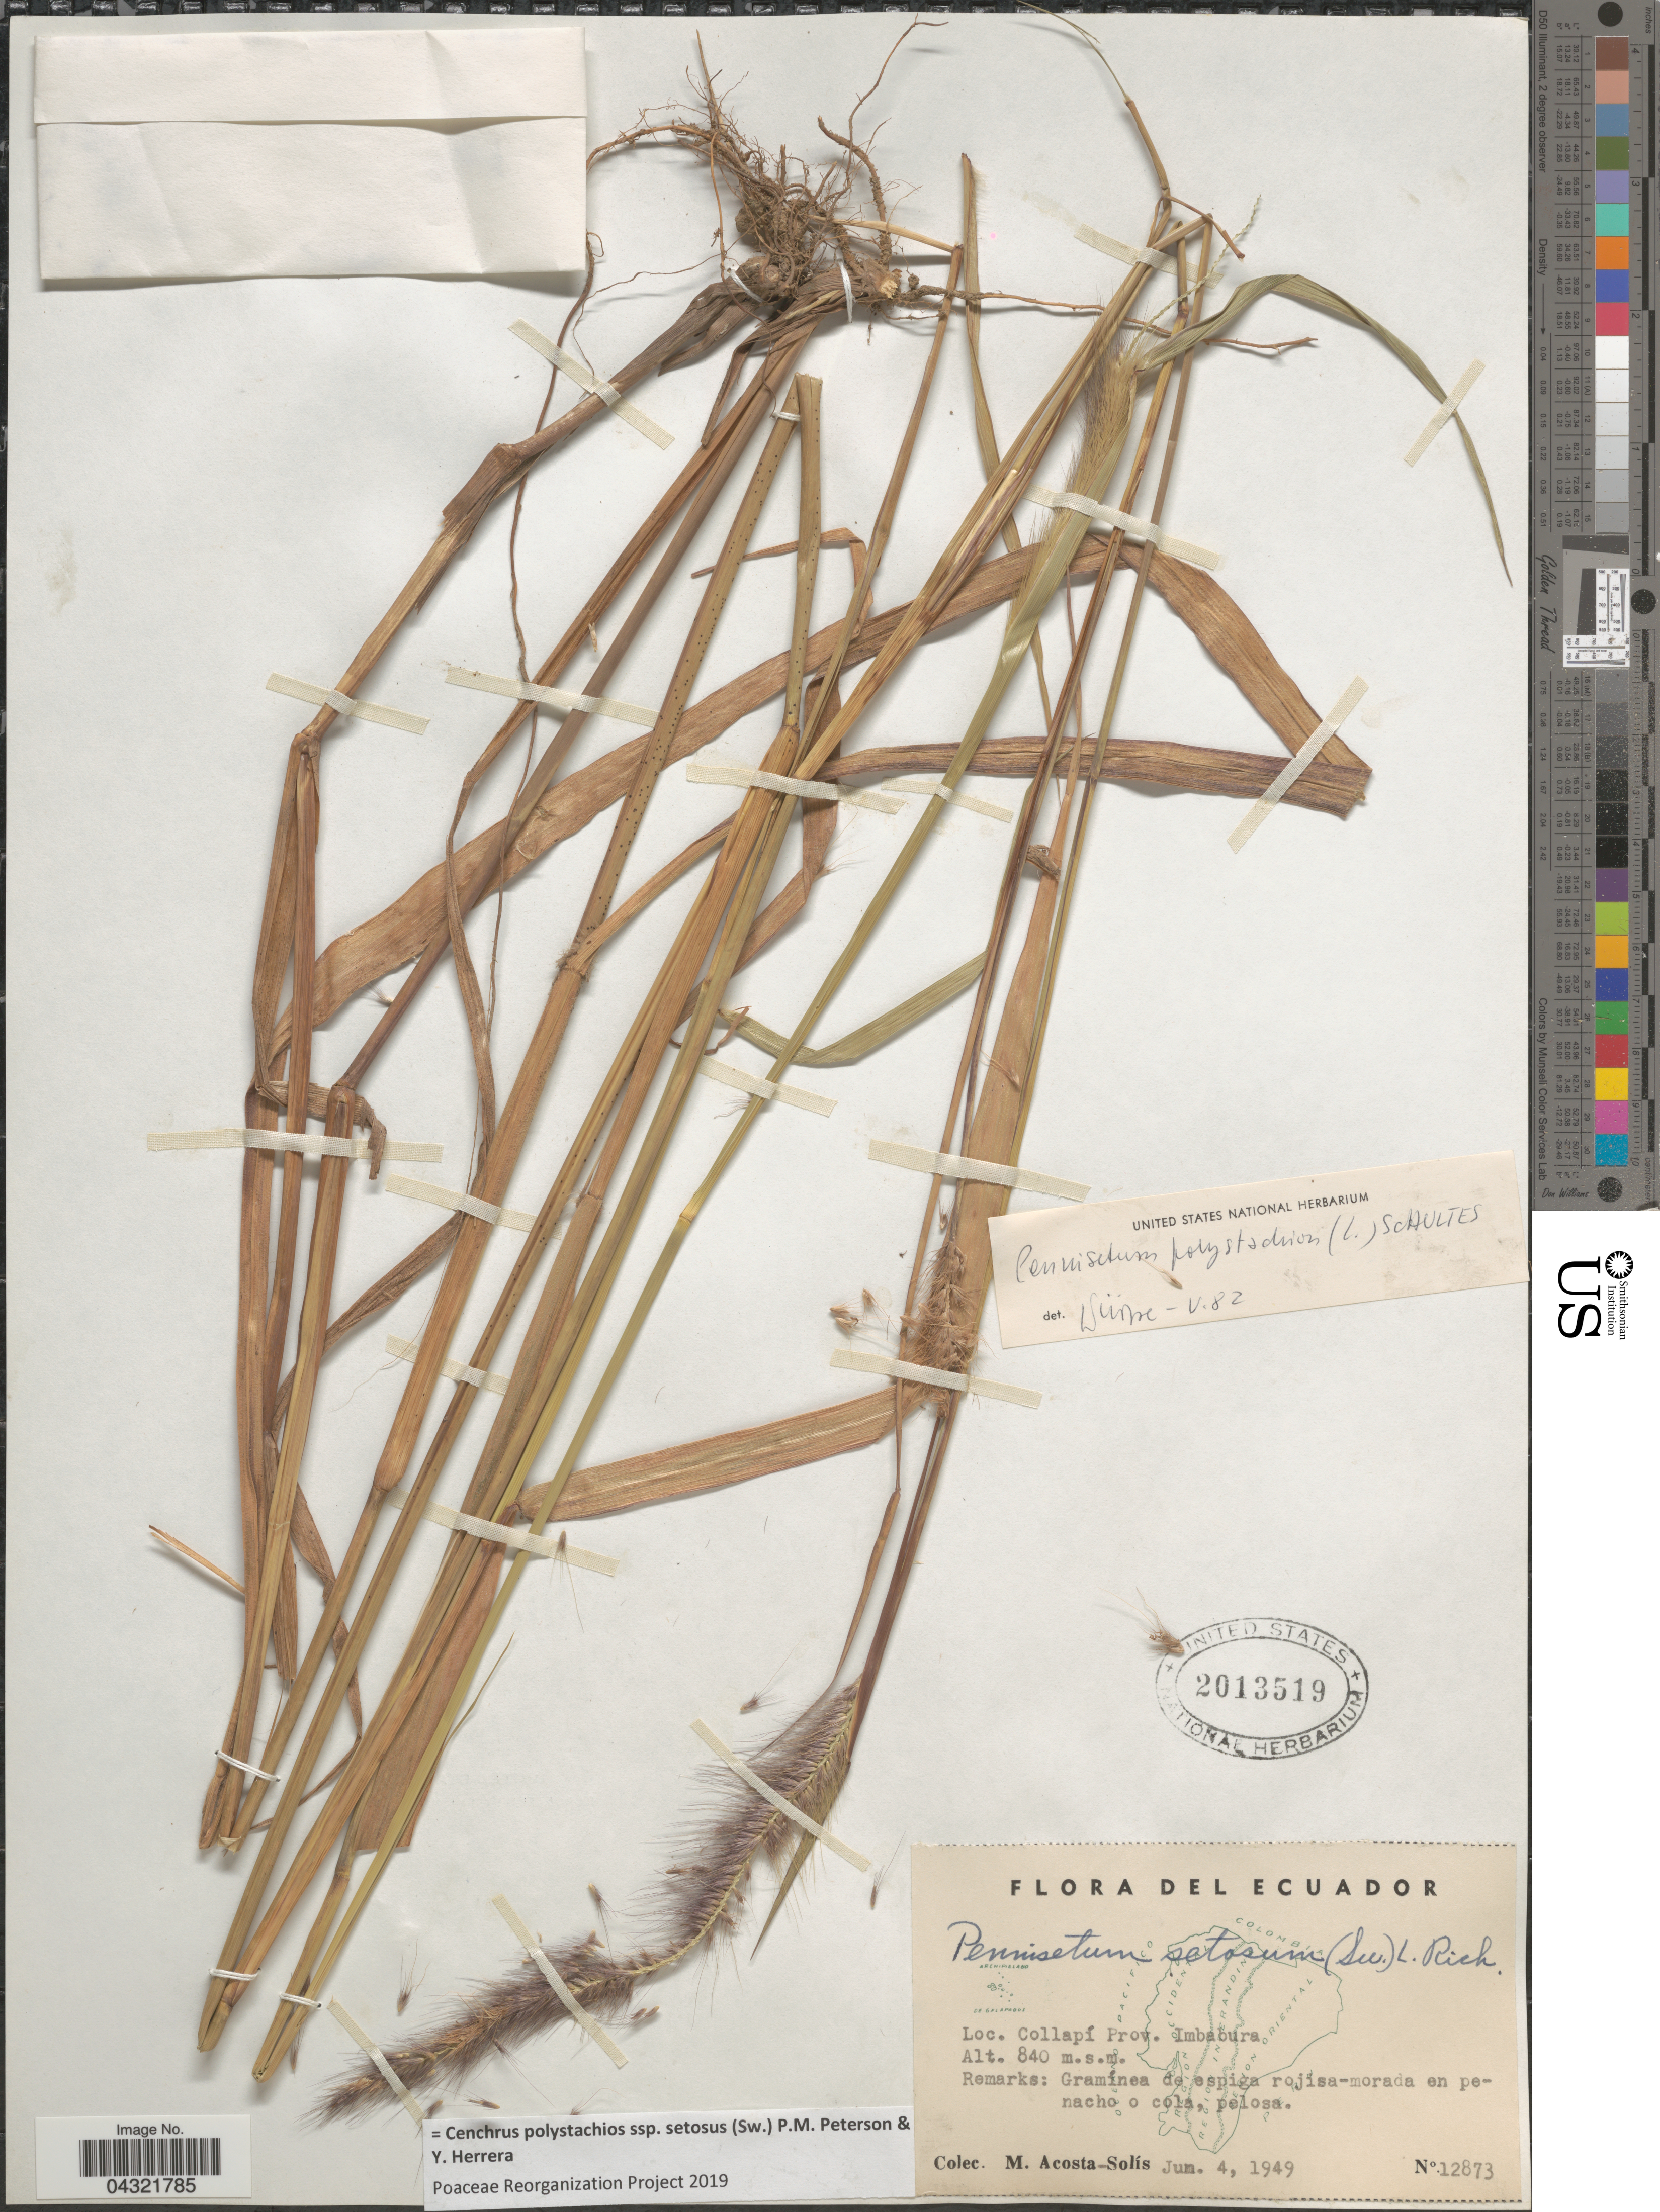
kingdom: Plantae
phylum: Tracheophyta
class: Liliopsida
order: Poales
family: Poaceae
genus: Cenchrus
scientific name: Cenchrus polystachios subsp. setosus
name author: (Sw.) P.M. Peterson & Y. Herrera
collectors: M. Acosta Solis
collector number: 12873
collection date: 1949-06-04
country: Ecuador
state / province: Imbabura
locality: Collapí.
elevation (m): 840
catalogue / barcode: US 2013519